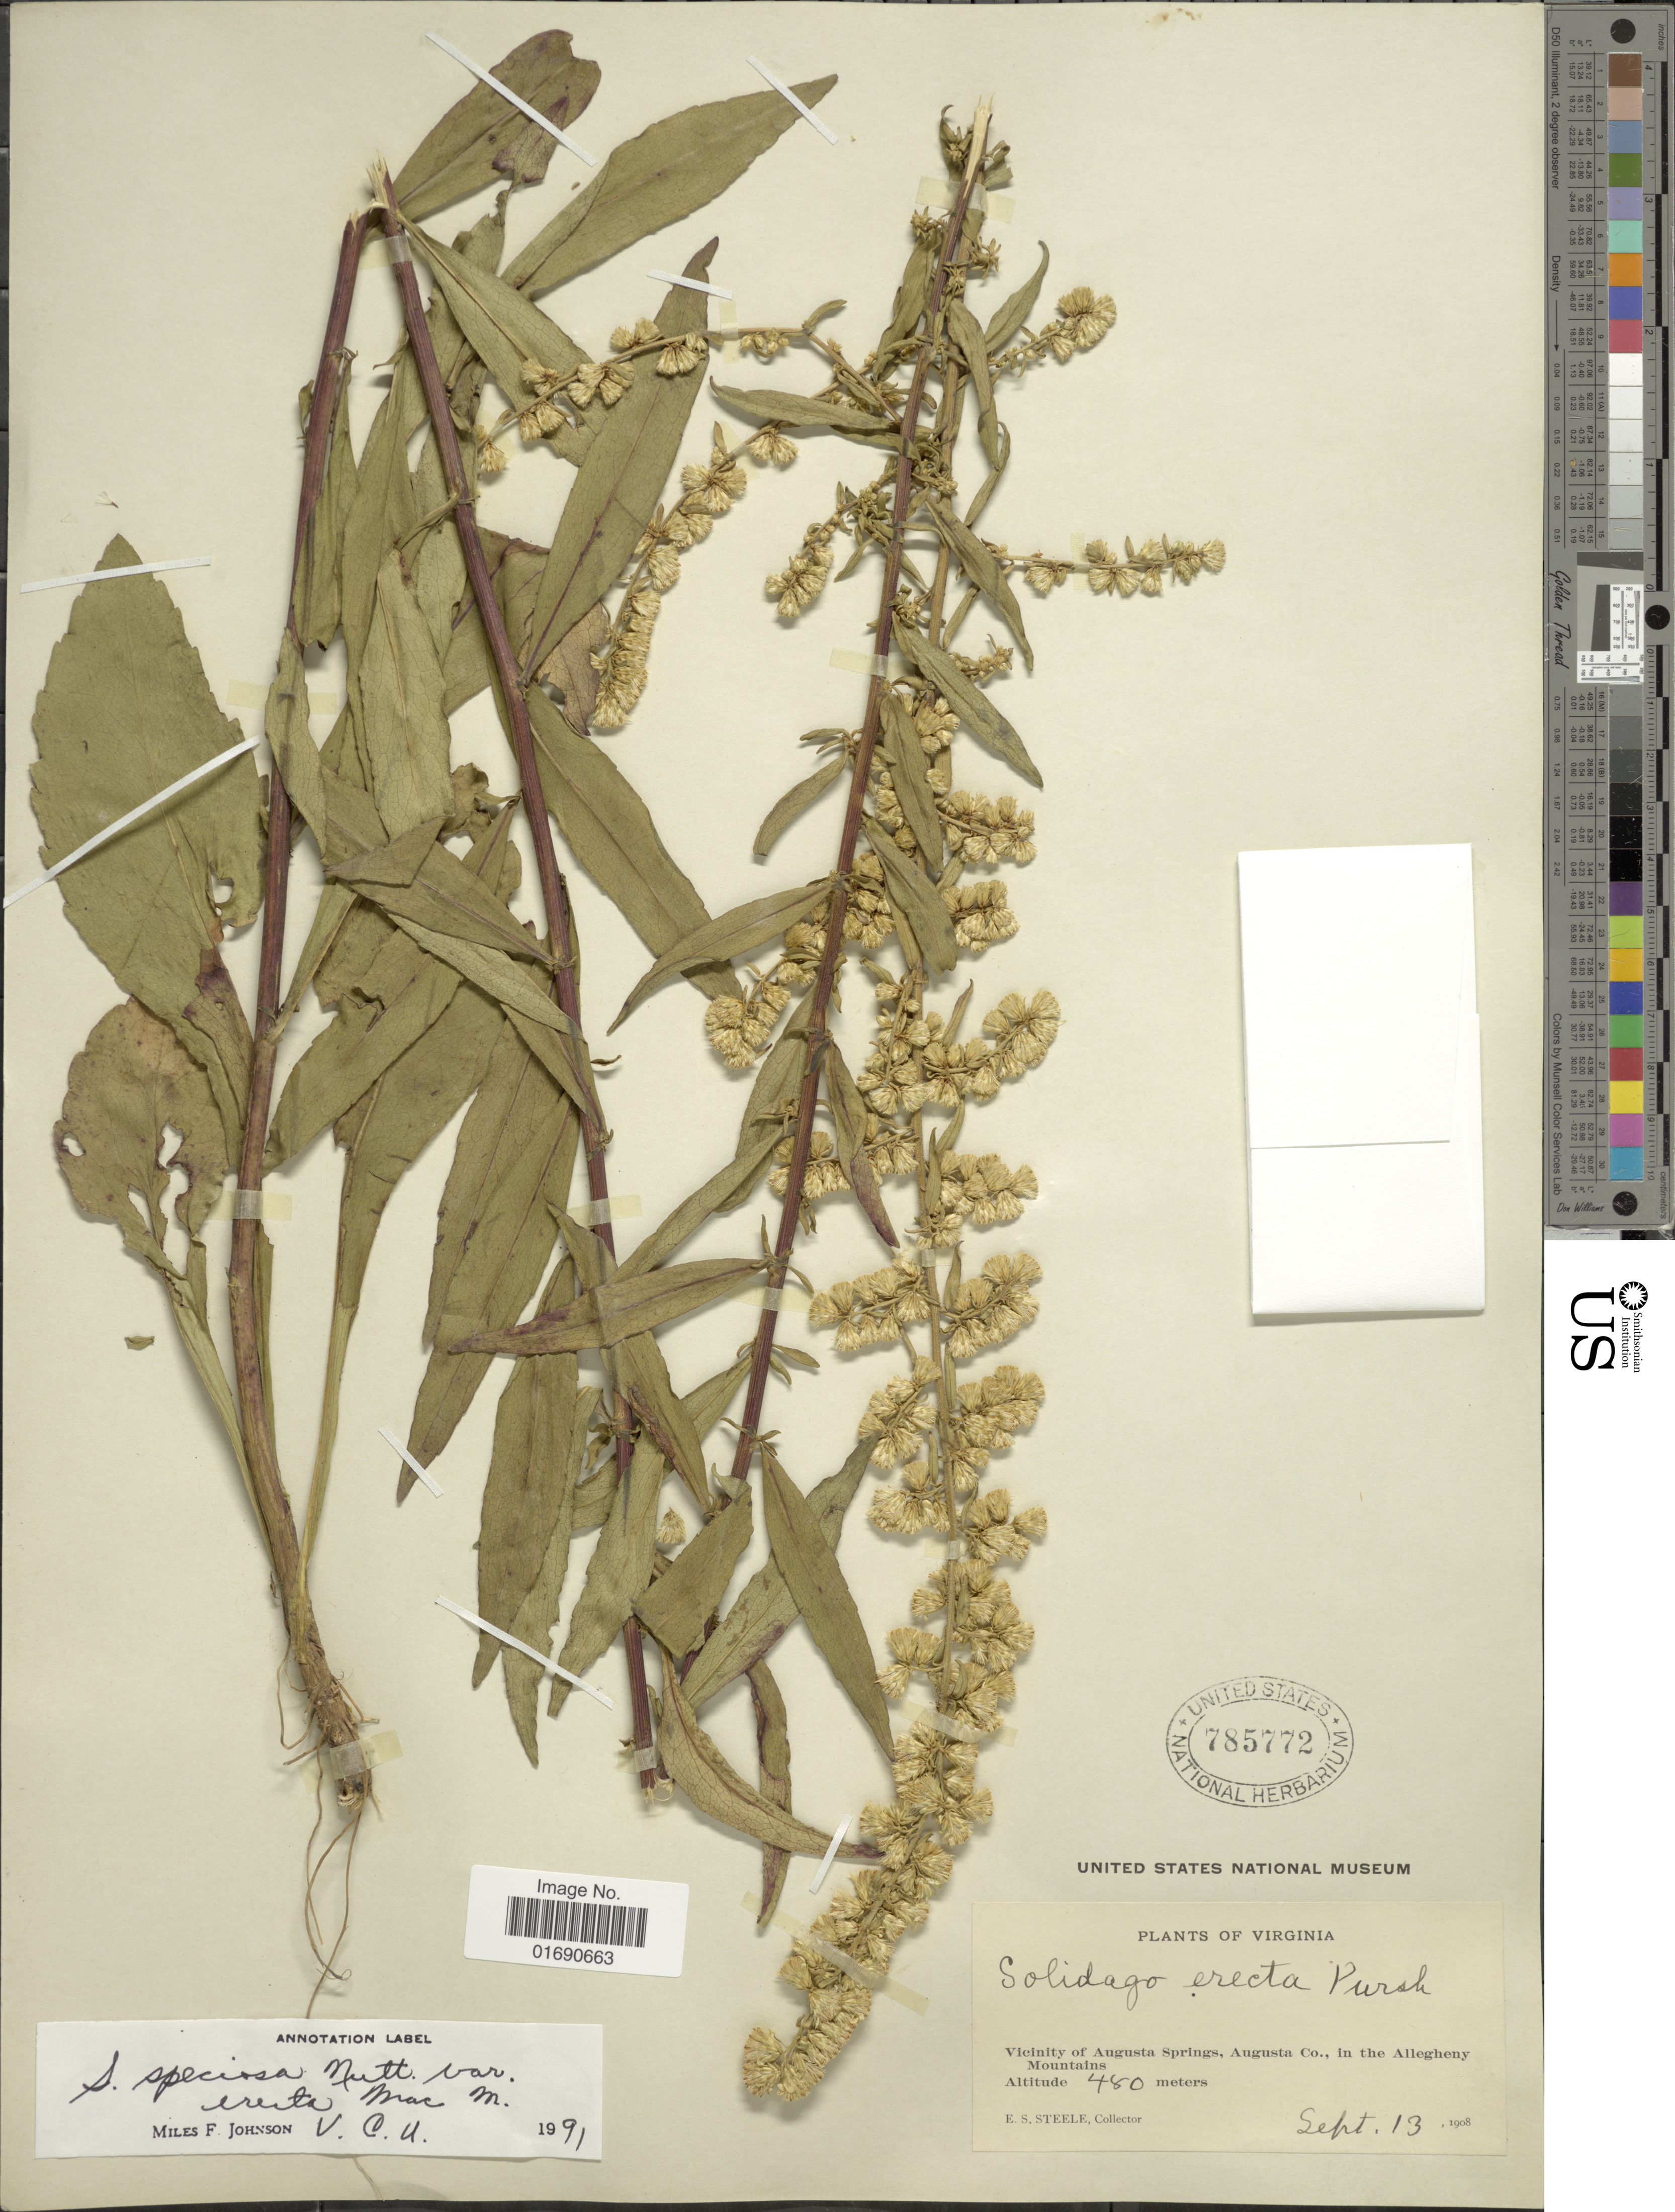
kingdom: Plantae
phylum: Tracheophyta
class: Magnoliopsida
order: Asterales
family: Asteraceae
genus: Solidago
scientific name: Solidago speciosa var. erecta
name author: (Pursh) MacMill.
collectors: E. Steele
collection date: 1908-09-13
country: United States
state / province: Virginia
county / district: Augusta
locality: Vicinity of Augusta Springs, Augusta Co., in the Allegheny Mountains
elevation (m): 480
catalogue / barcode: US 785772